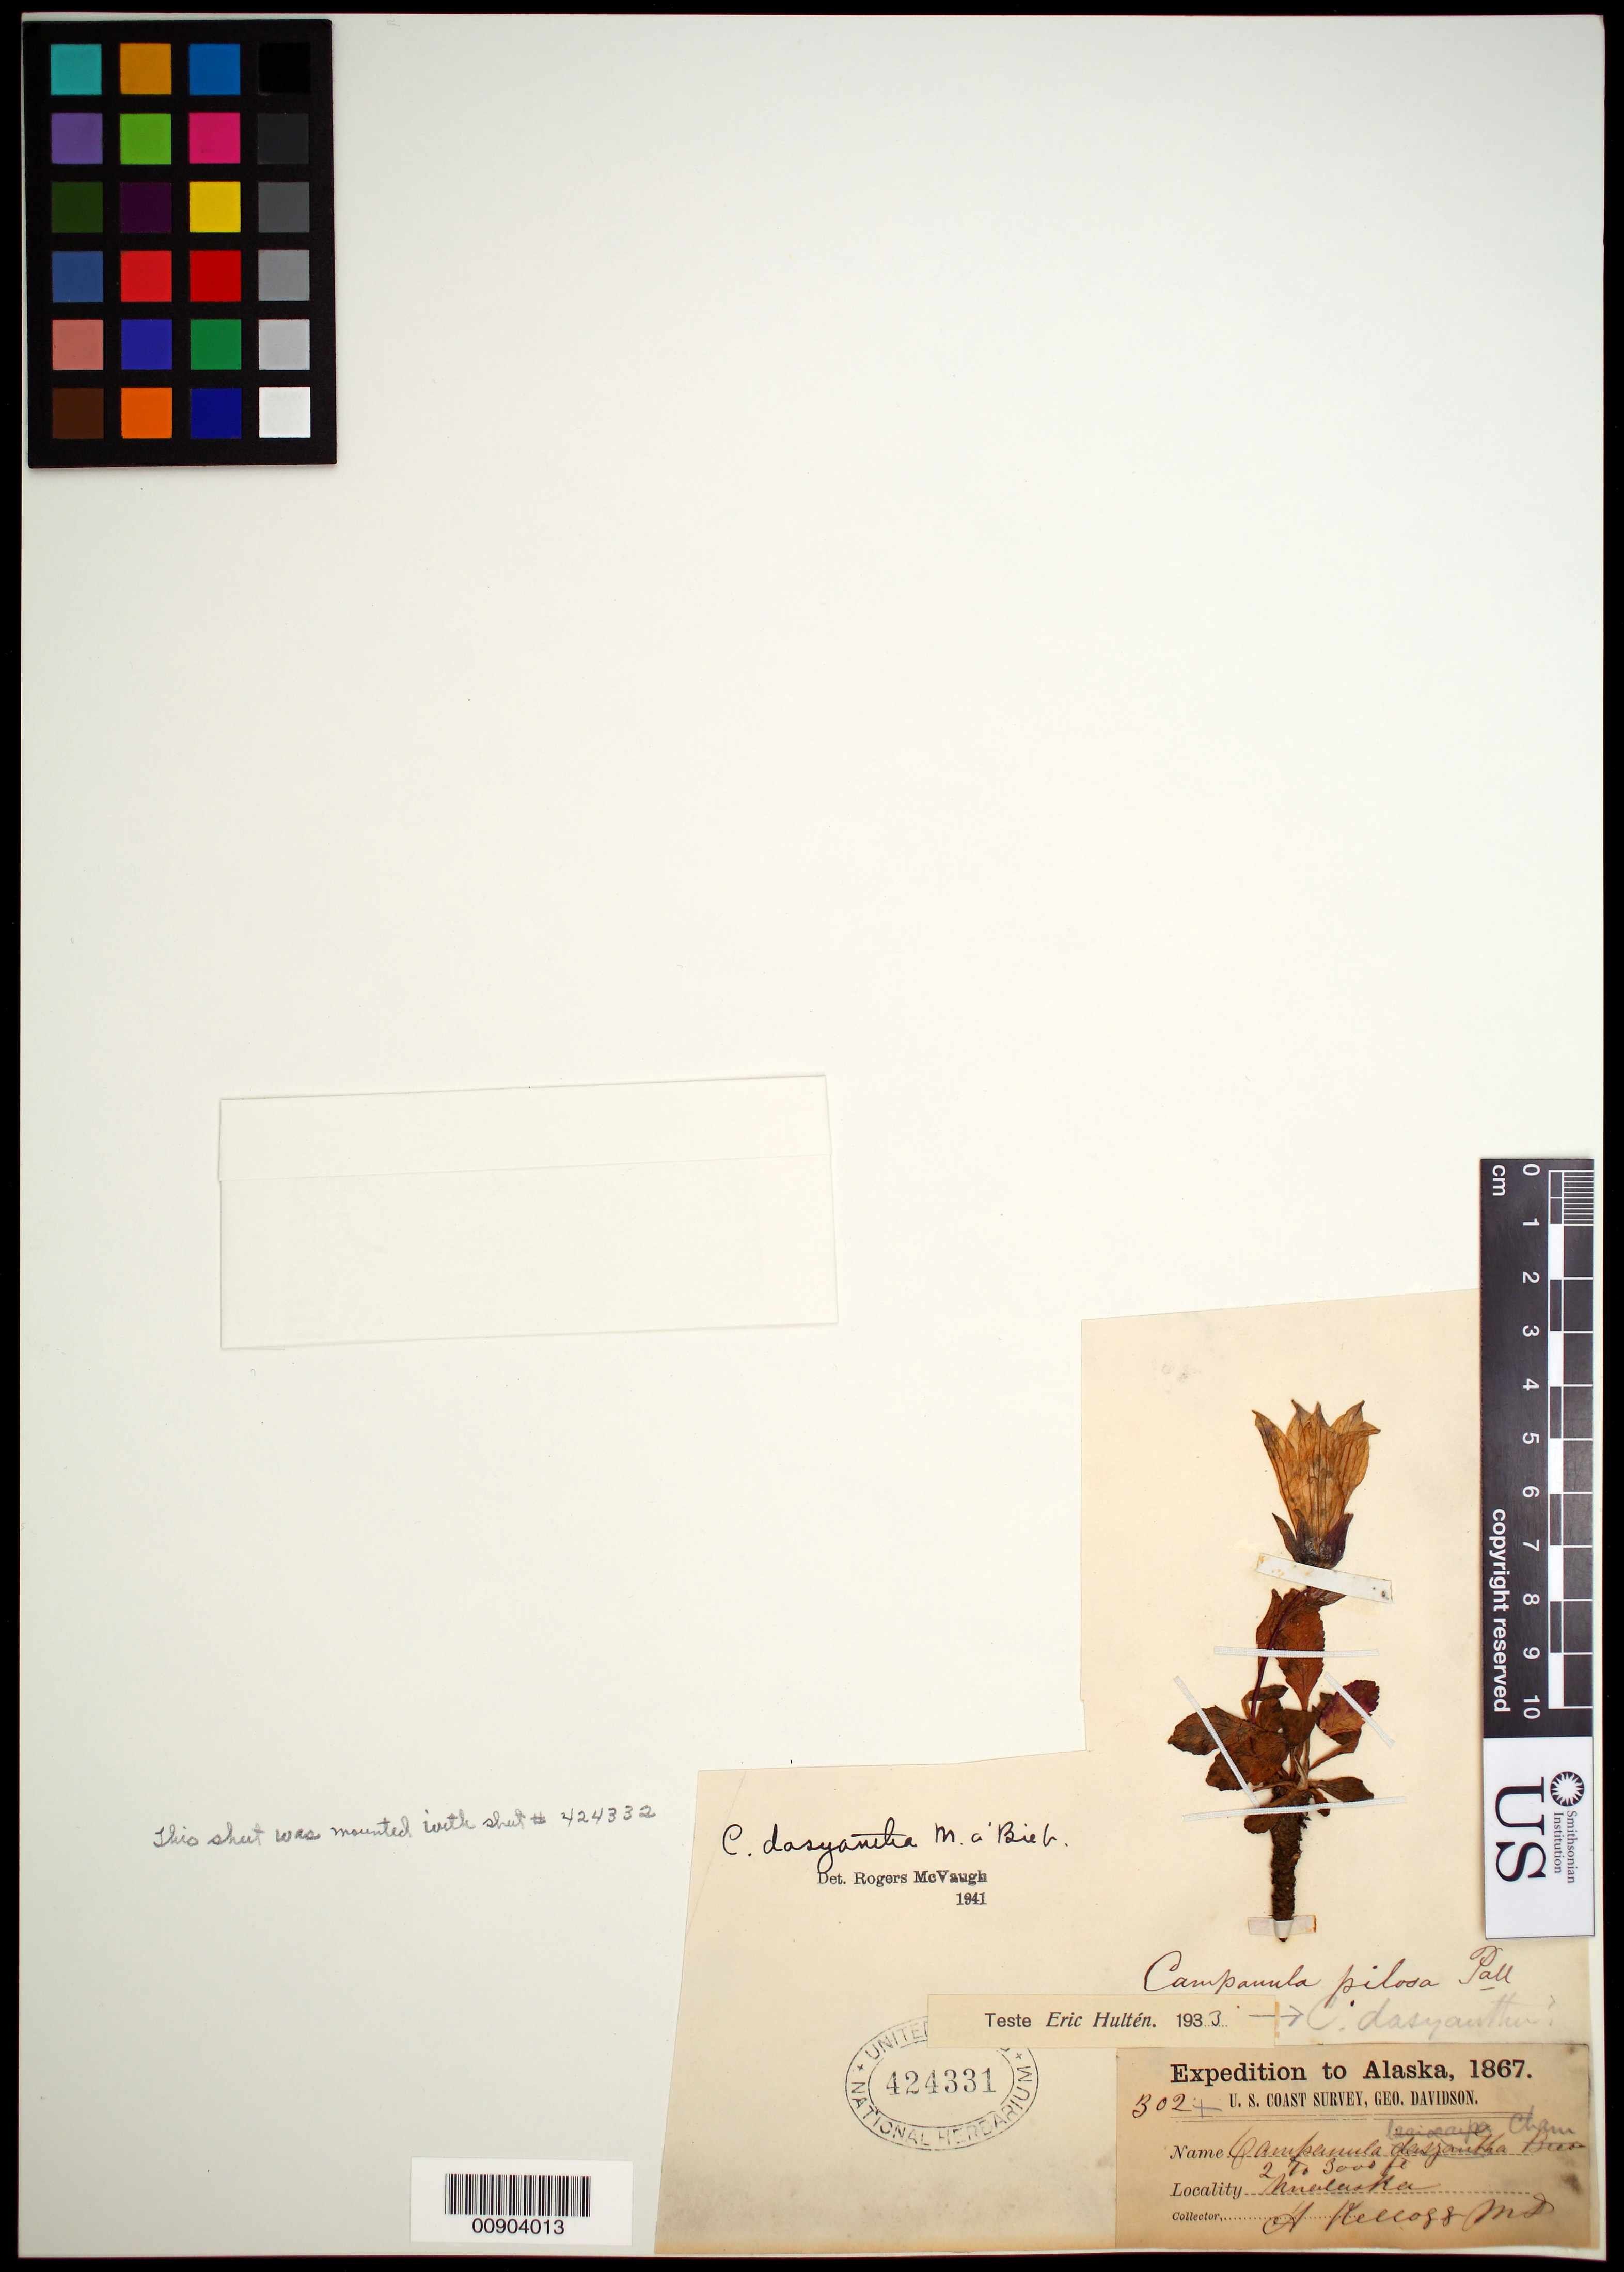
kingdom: Plantae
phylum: Tracheophyta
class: Magnoliopsida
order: Asterales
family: Campanulaceae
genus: Campanula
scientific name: Campanula pilosa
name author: Pall.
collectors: A. Kellogg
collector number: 3024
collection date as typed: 1867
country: United States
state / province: Alaska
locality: Unalaska.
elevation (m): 1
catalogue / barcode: US 424331